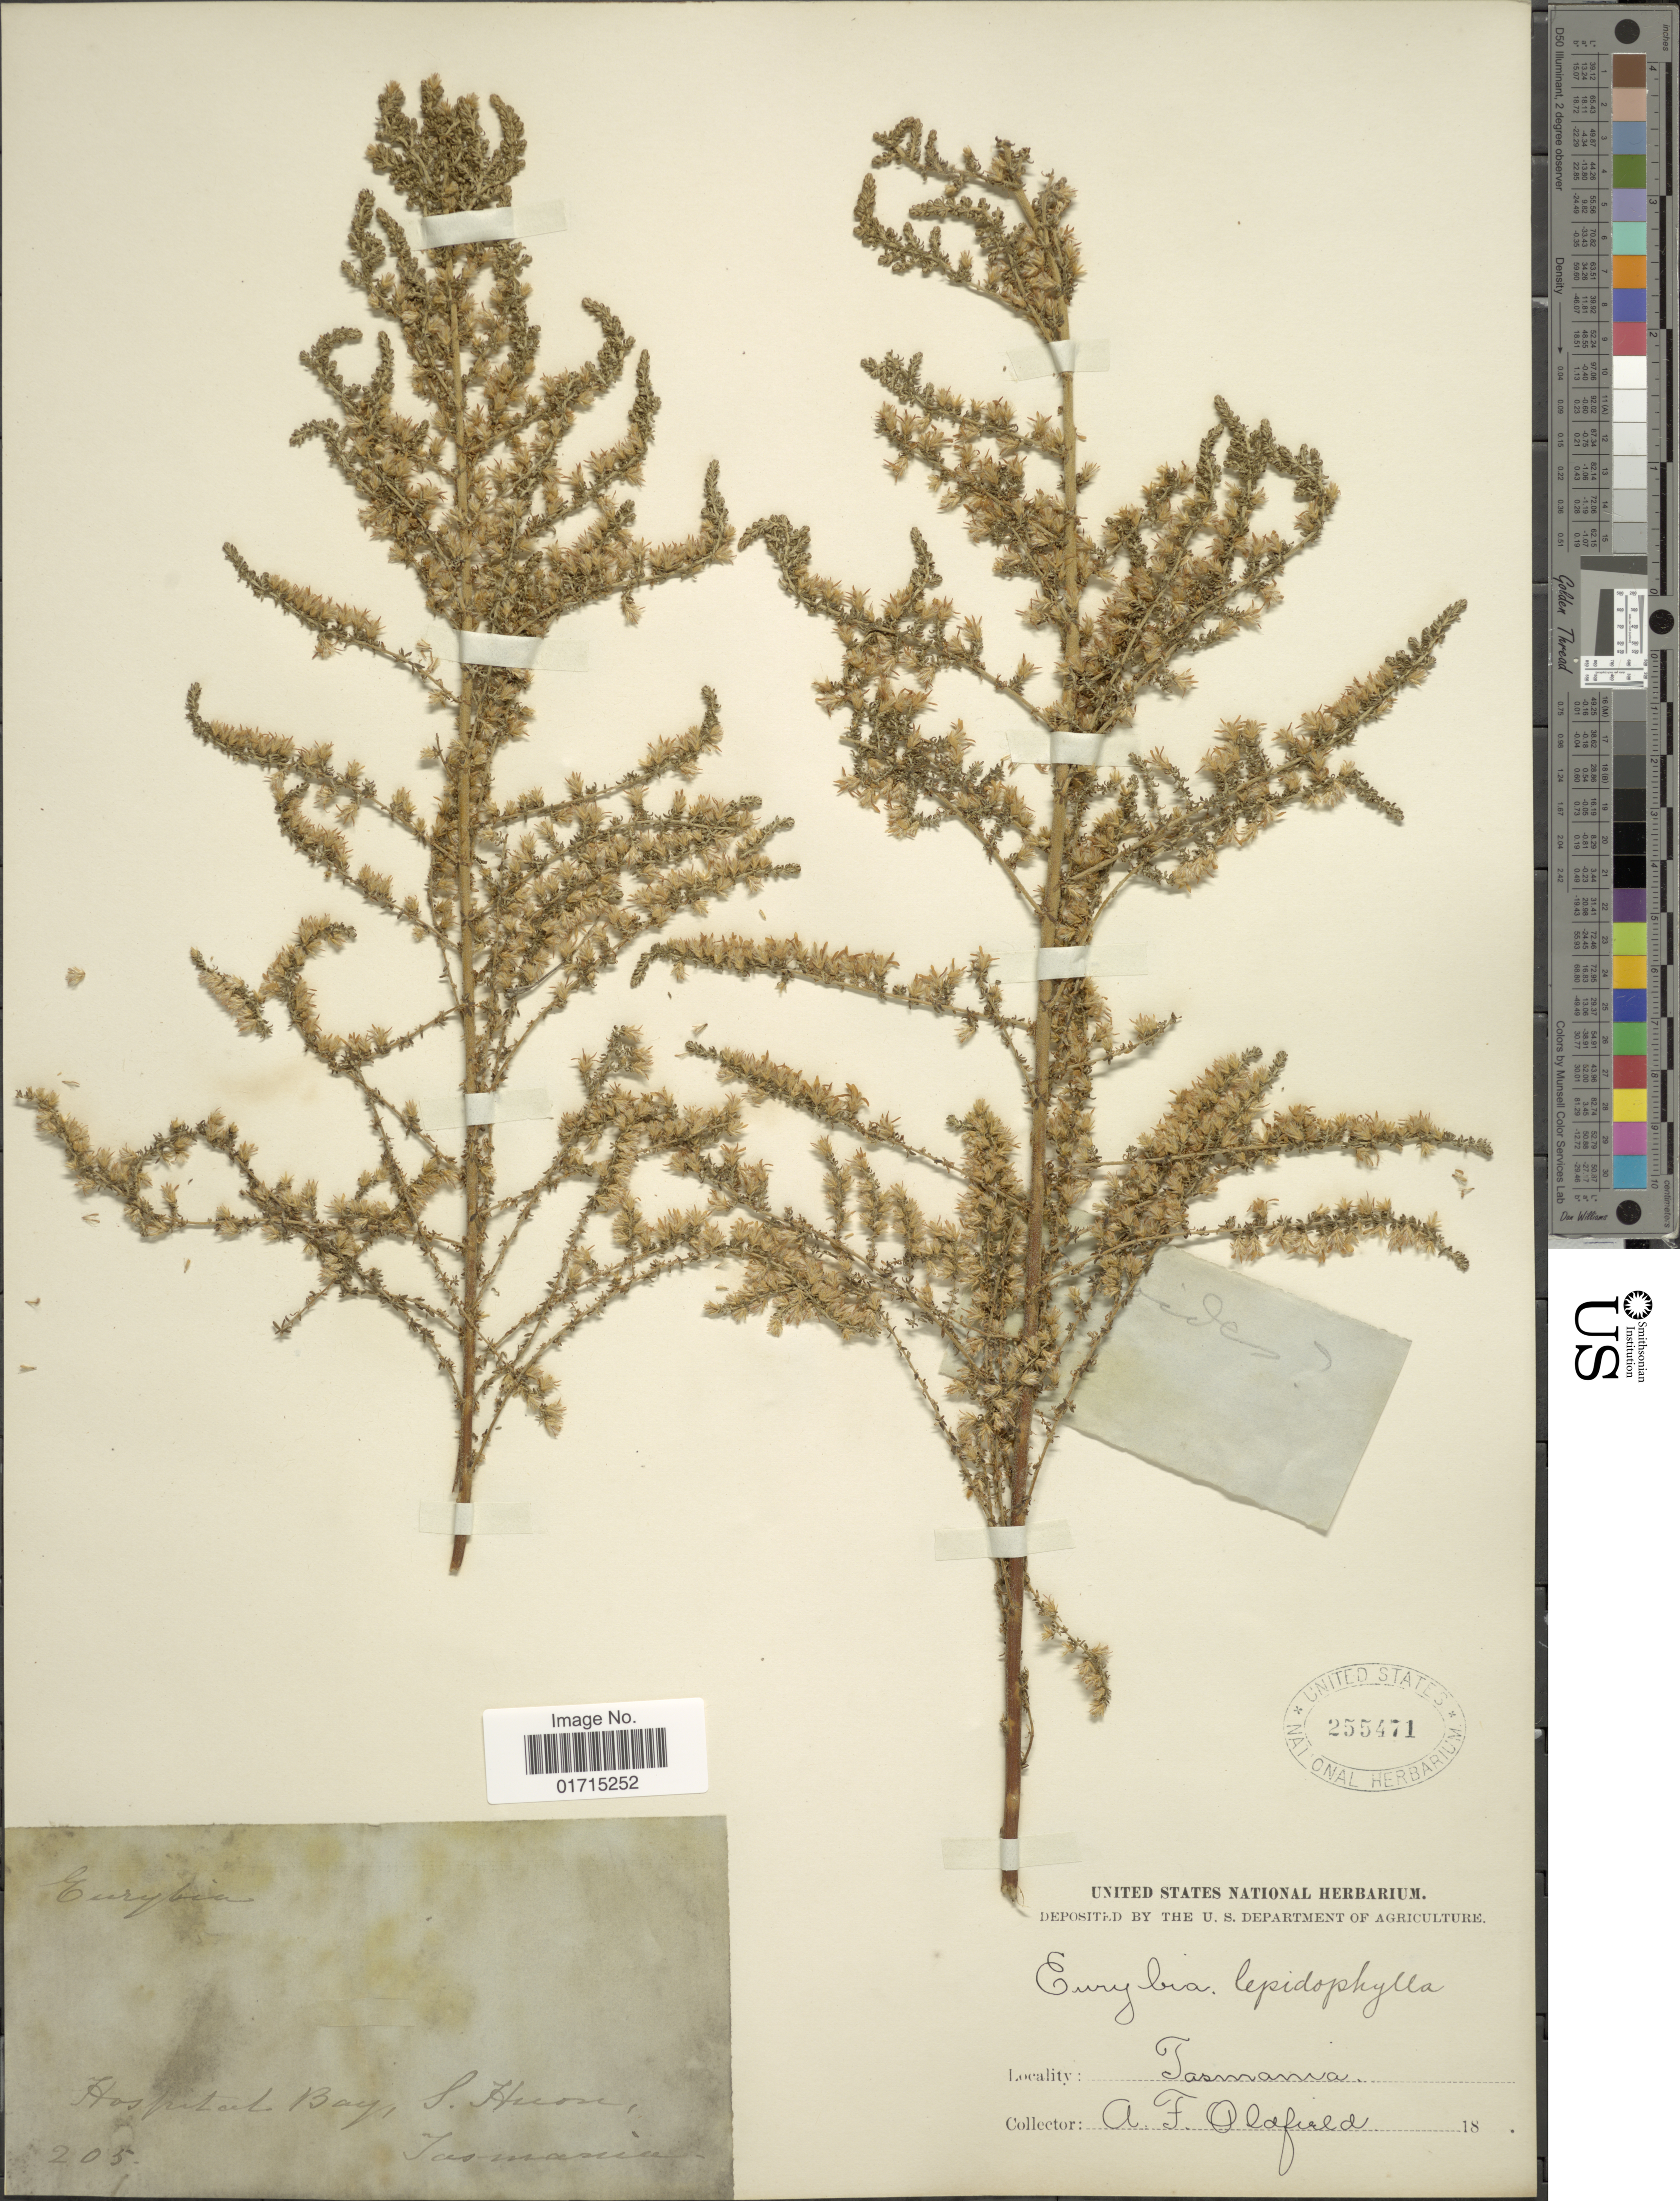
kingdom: Plantae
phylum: Tracheophyta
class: Magnoliopsida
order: Asterales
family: Asteraceae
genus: Olearia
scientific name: Olearia lepidophylla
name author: (Pers.) Benth.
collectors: A. Oldfield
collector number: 205?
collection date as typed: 18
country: Australia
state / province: Tasmania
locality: Hospital Bay. S. Huon.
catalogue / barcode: US 255471